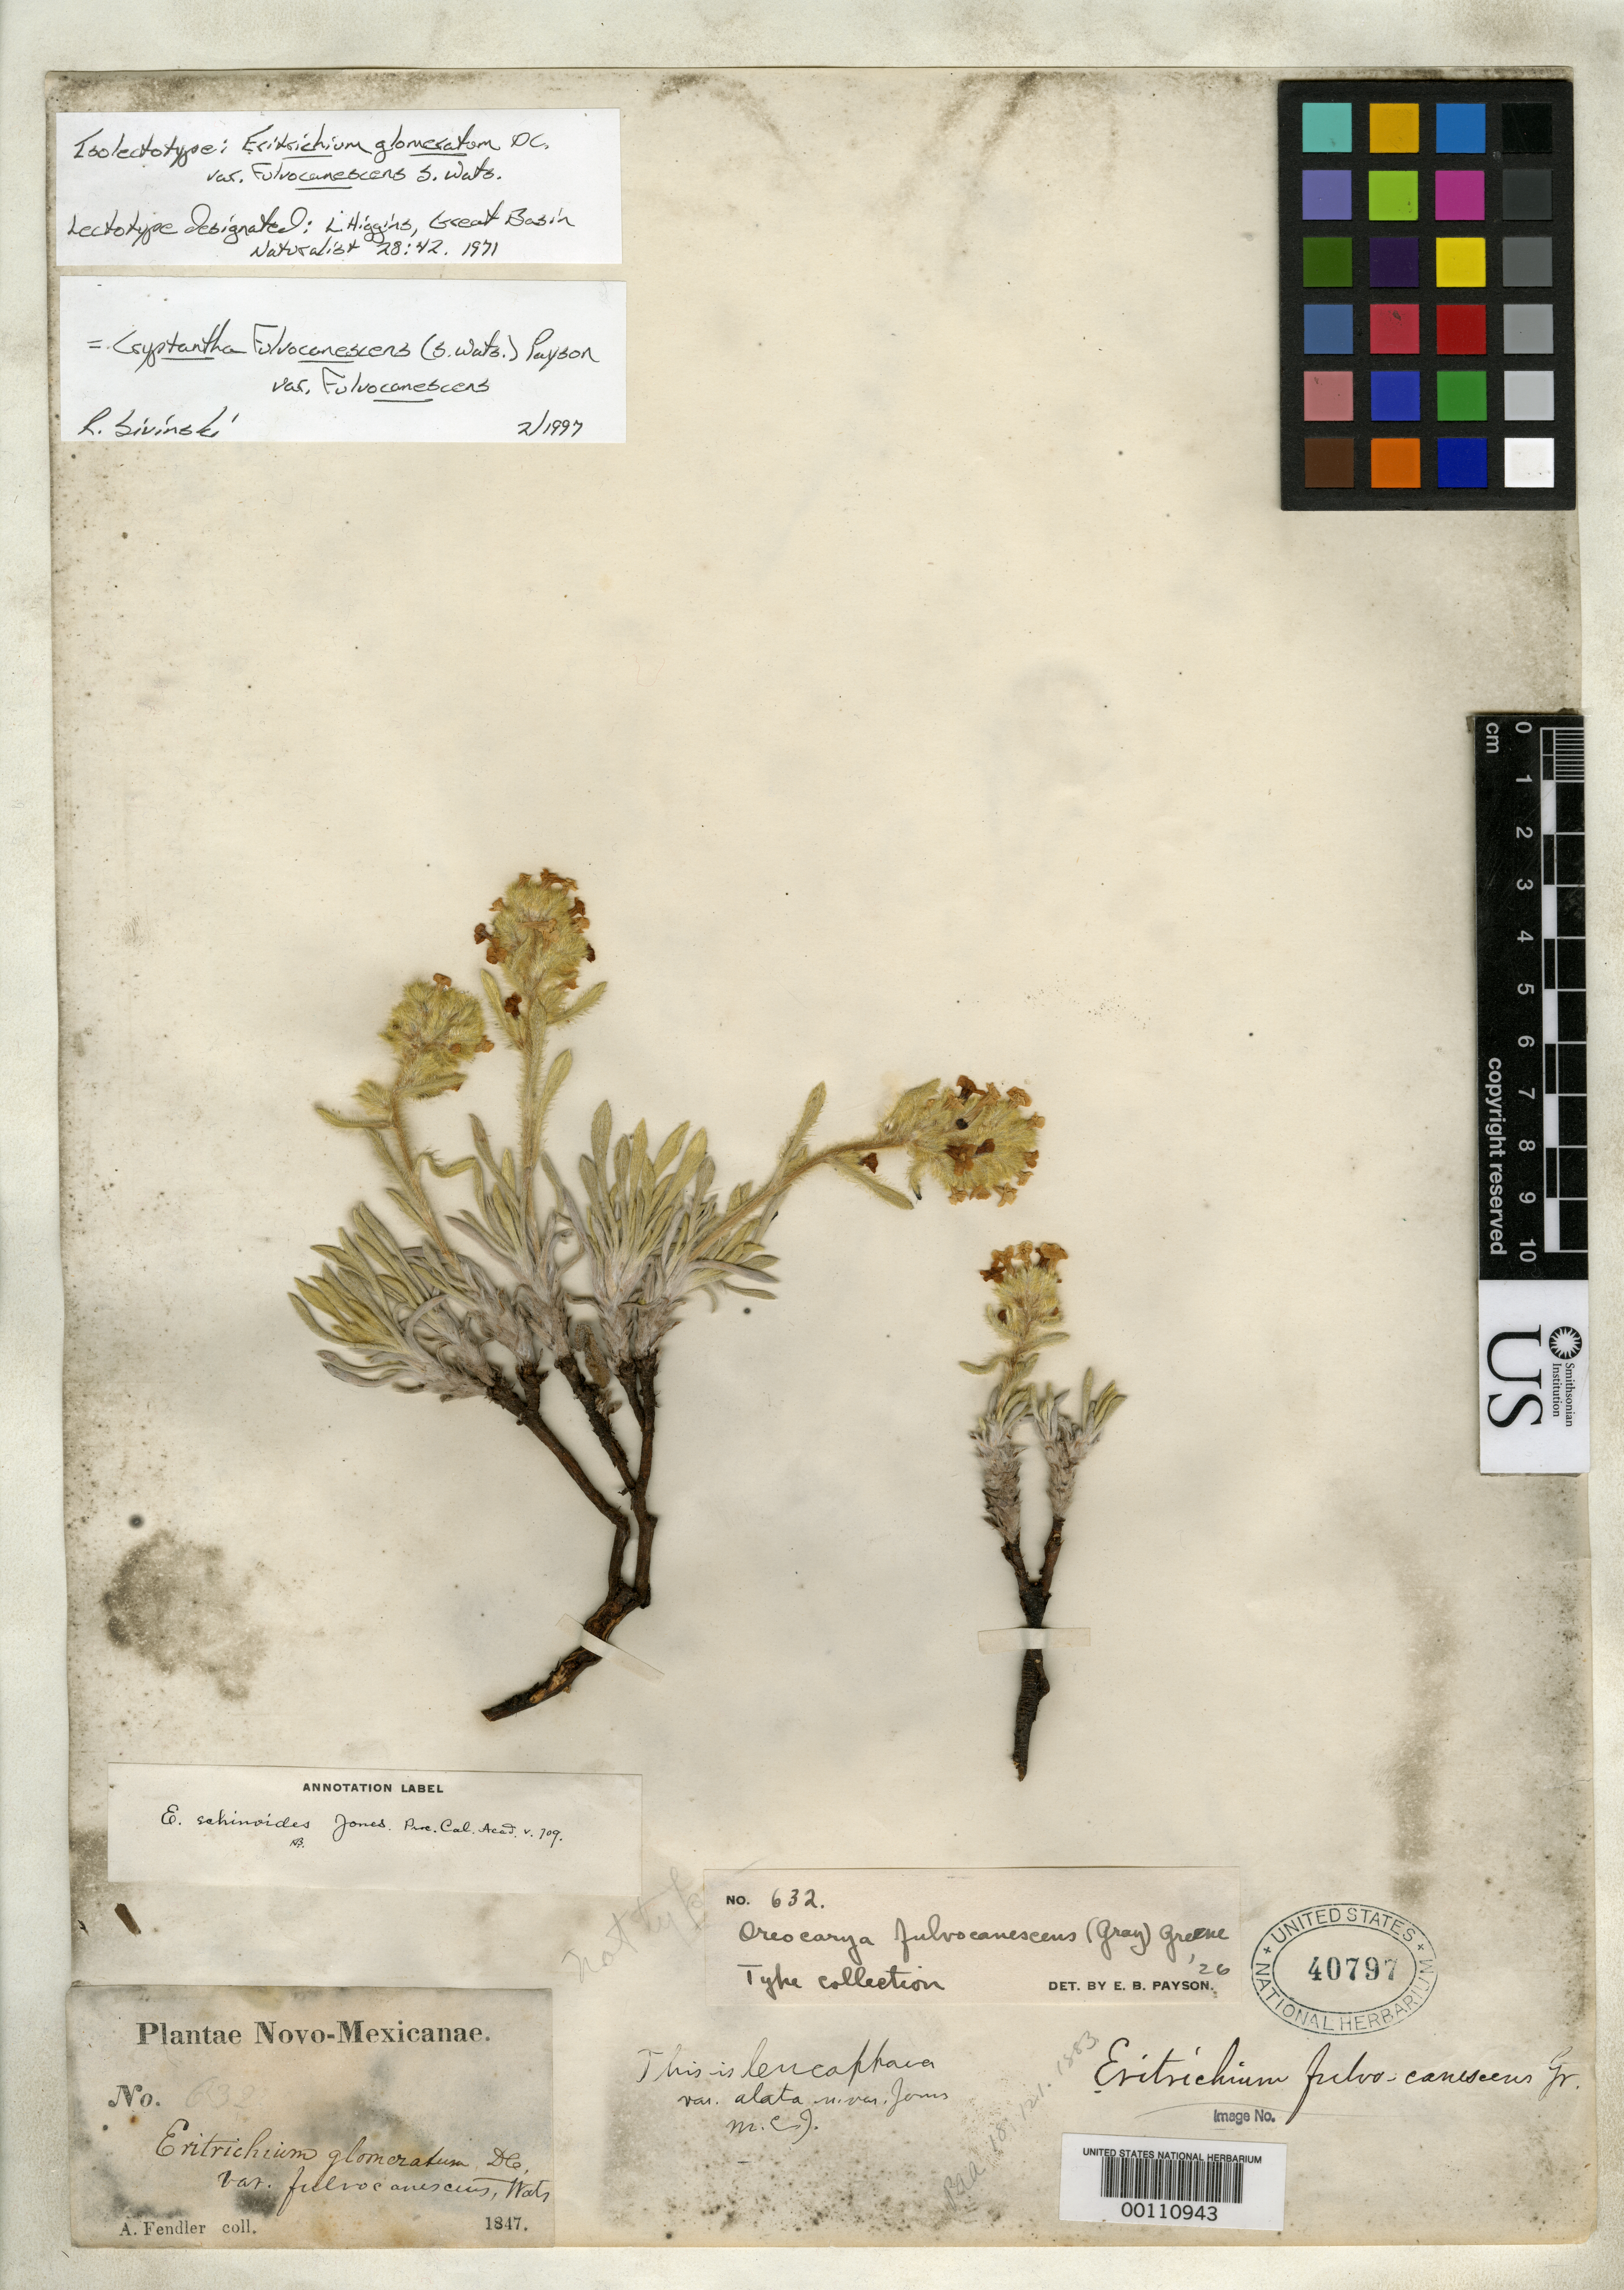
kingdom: Plantae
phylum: Tracheophyta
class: Magnoliopsida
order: Boraginales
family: Boraginaceae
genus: Eritrichium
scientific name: Eritrichium glomeratum var. fulvocanescens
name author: S. Watson in C. King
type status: Isolectotype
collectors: A. Fendler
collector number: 632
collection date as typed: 1847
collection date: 1847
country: United States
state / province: New Mexico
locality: Near Santa Fe.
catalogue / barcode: US 40797